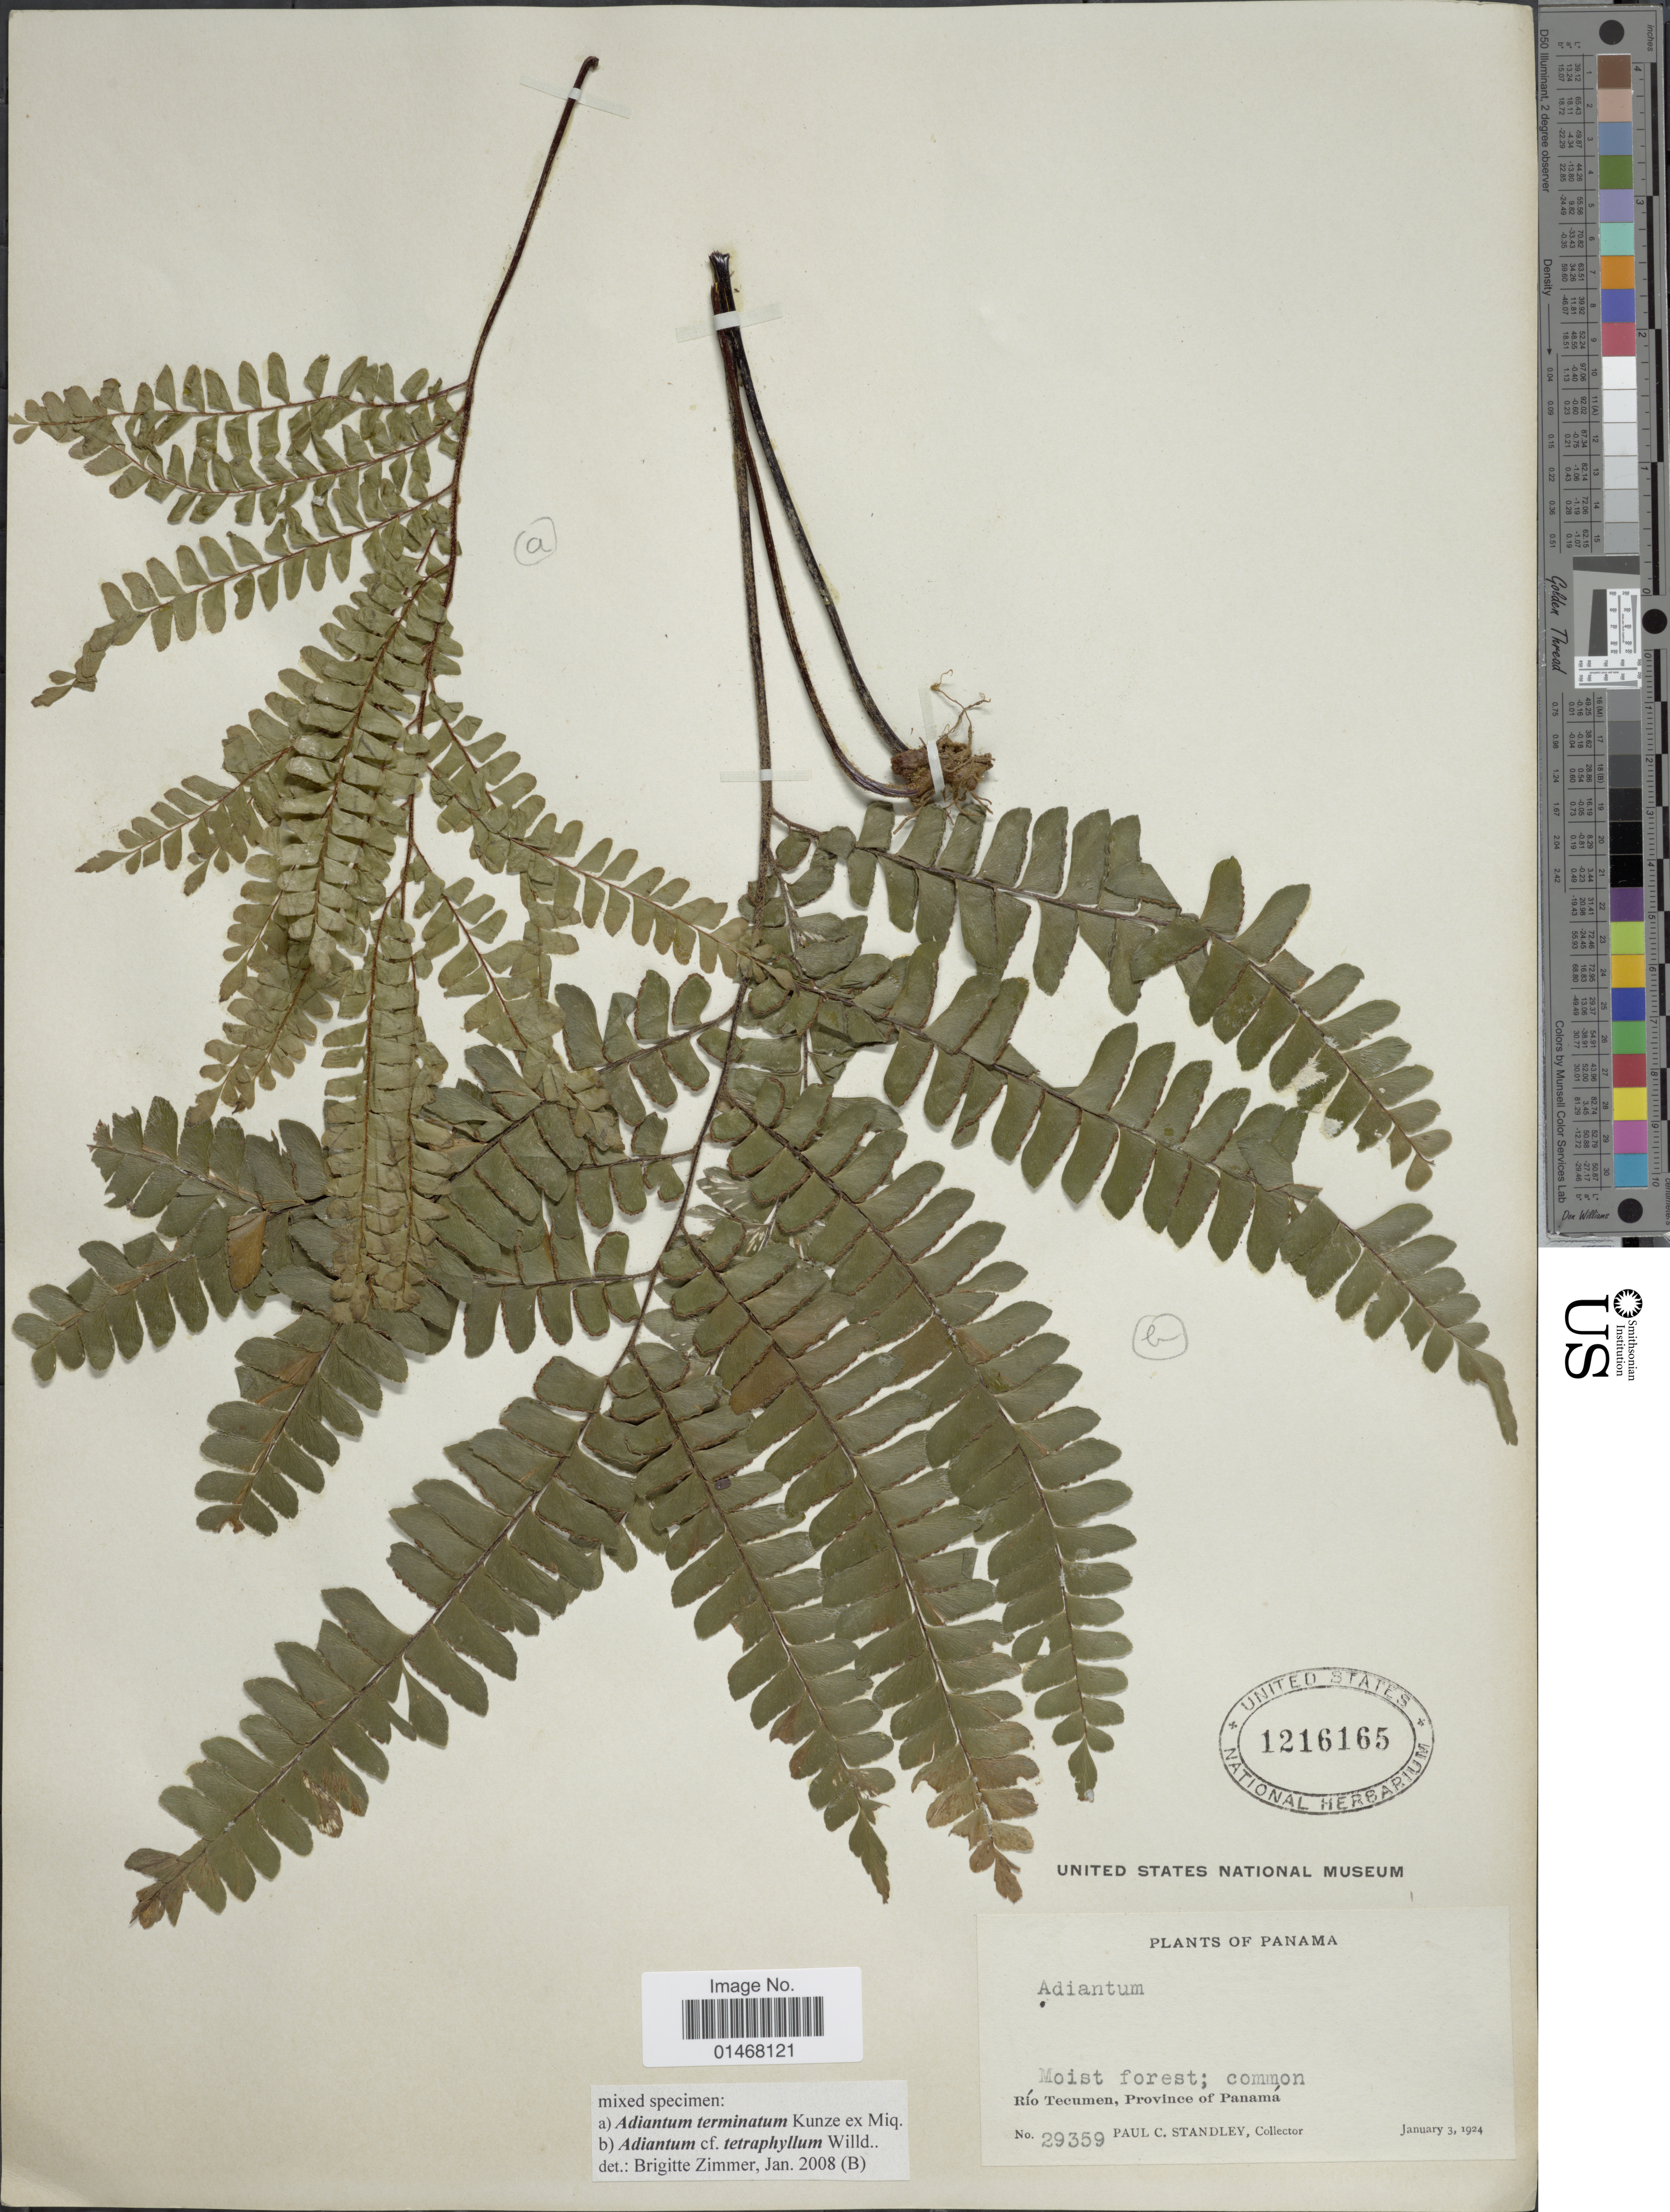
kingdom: Plantae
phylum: Tracheophyta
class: Polypodiopsida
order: Polypodiales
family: Pteridaceae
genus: Adiantum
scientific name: Adiantum terminatum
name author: Kunze ex Miq.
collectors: P. C. Standley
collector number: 29359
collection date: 1924-01-03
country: Panama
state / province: Panamá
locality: Río Tecumen, Province of Panamá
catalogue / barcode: US 1216165